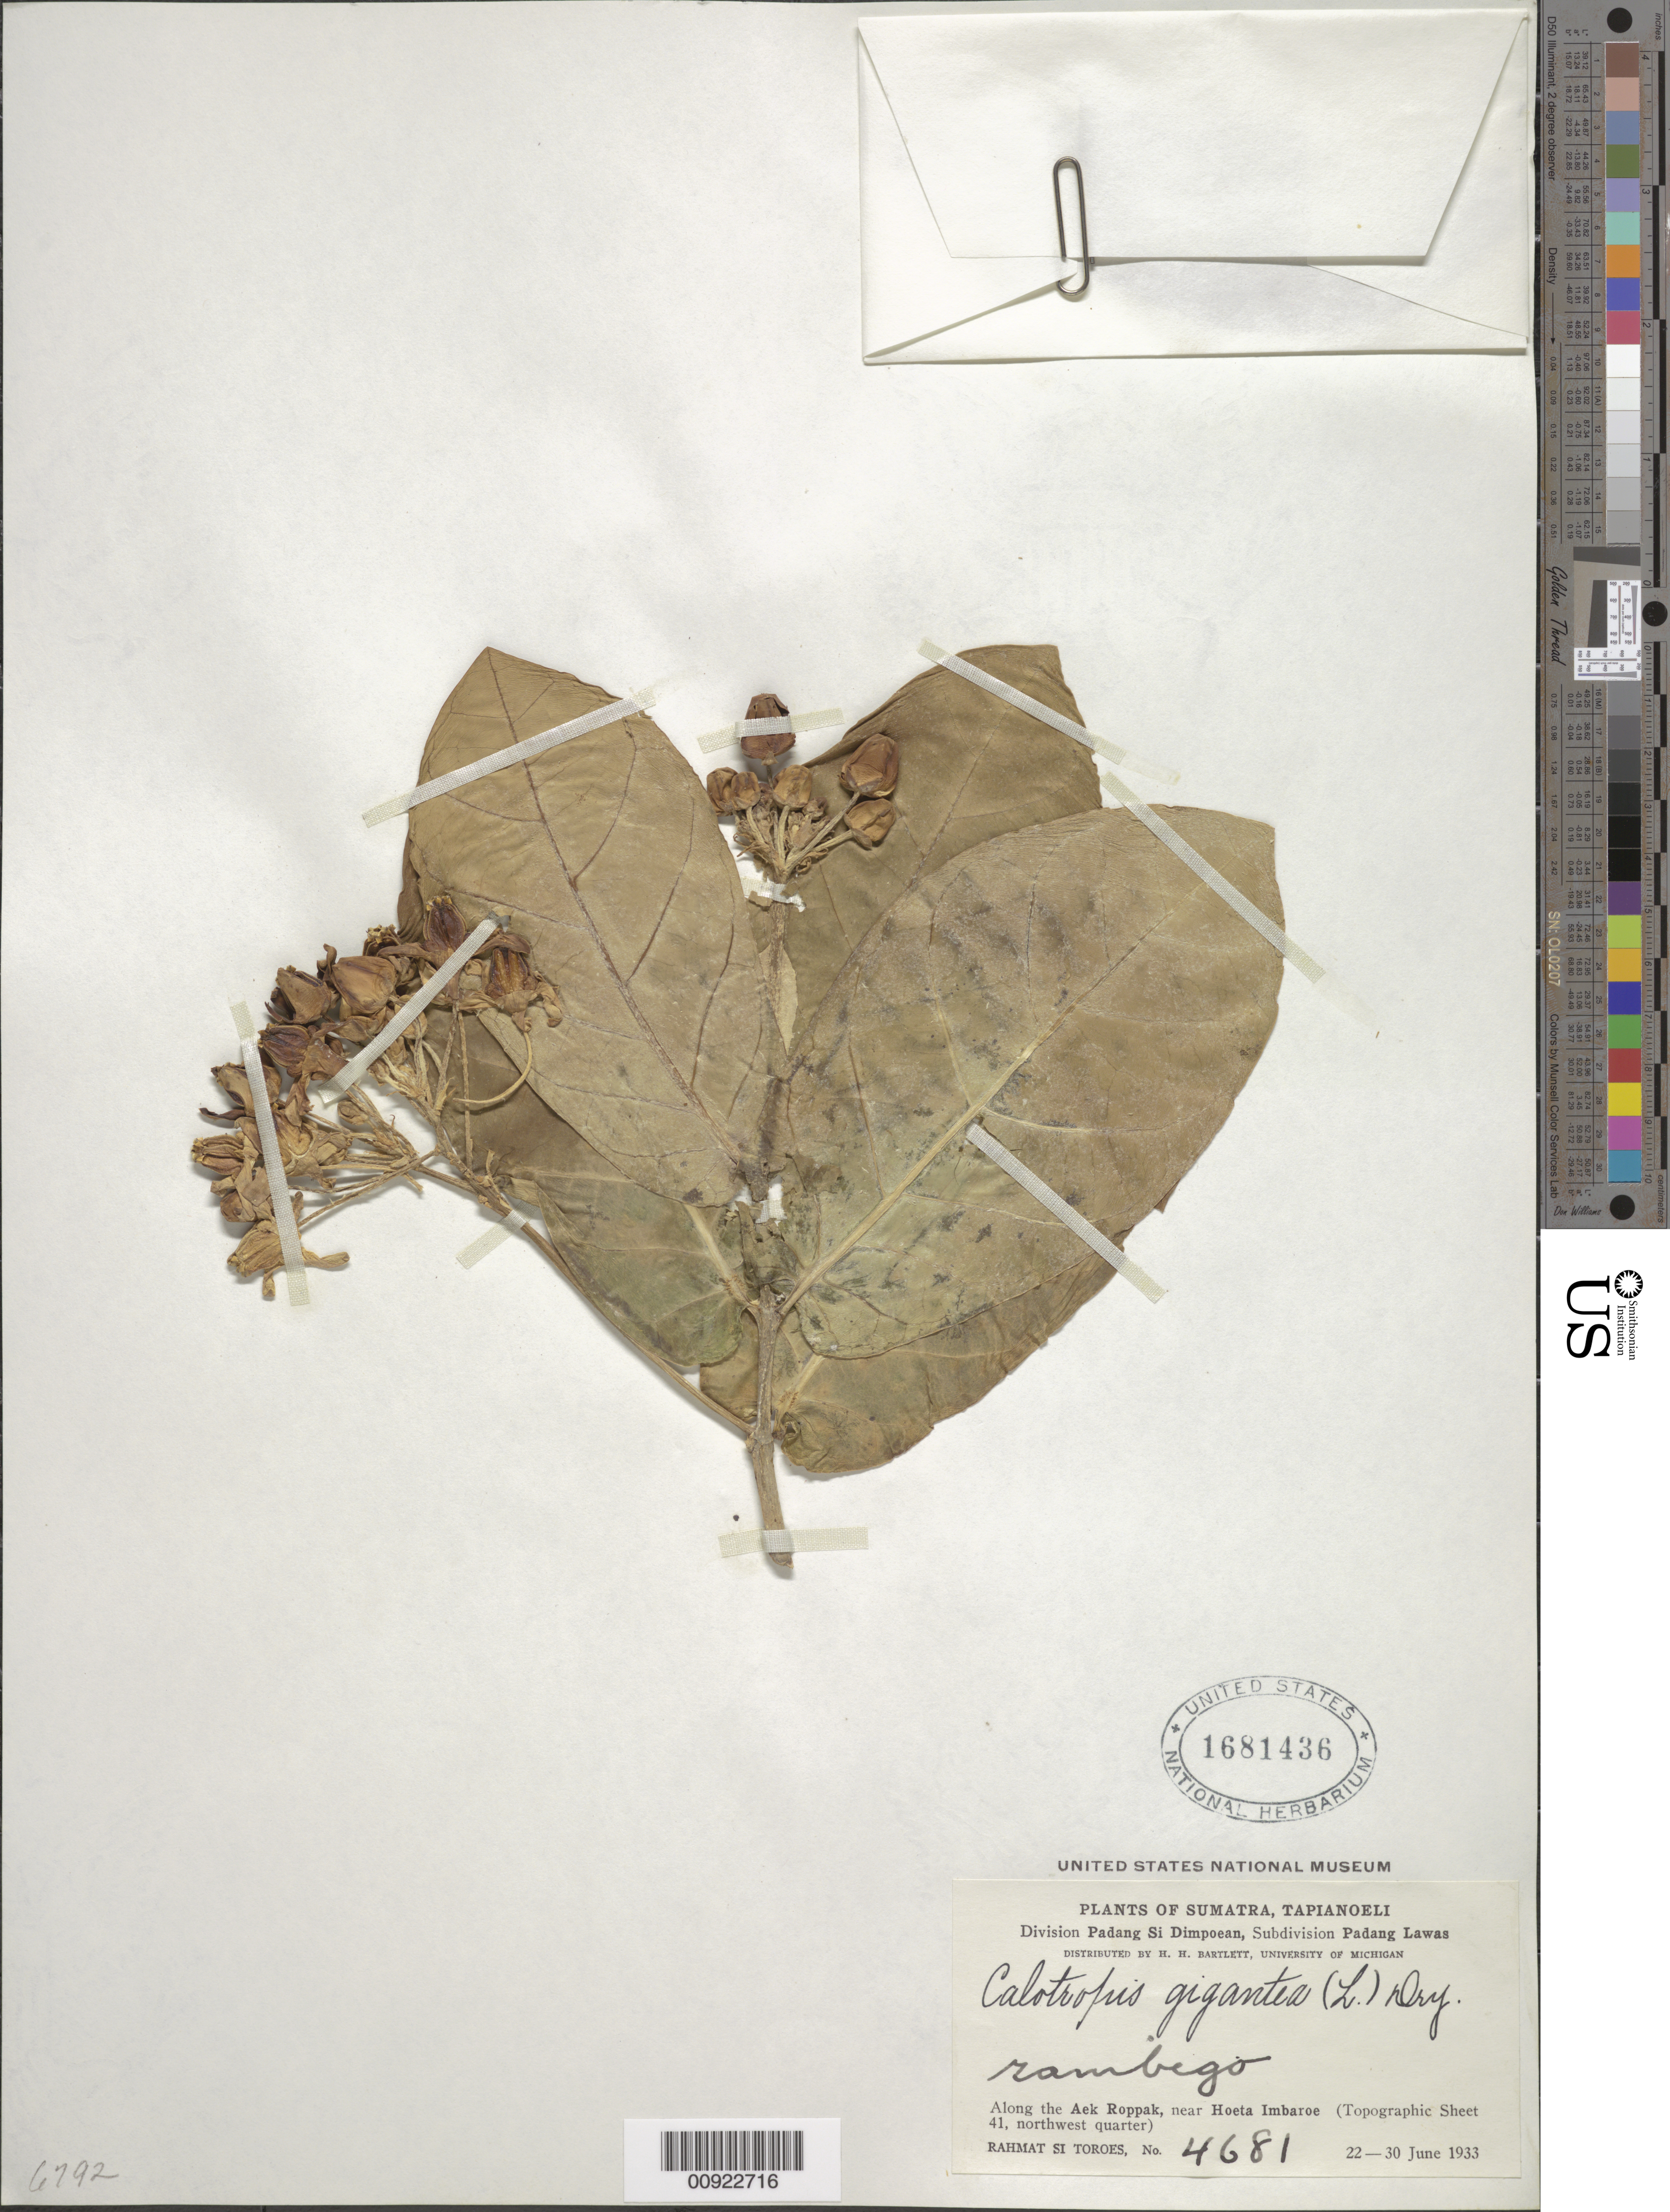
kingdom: Plantae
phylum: Tracheophyta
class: Magnoliopsida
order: Gentianales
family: Apocynaceae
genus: Calotropis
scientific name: Calotropis gigantea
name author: (L.) W.T. Aiton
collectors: Rahmat Si Boeea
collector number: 4681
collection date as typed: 22 Jun 1933 to 30 Jun 1933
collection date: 1933-06-22/1933-06-30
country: Indonesia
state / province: Sumatra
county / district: Sumatera Utara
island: Sumatra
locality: Along the Aek Roppak, near Hoeta Imbaroe, Padang Si Dimpoean. Padang Lawas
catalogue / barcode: US 1681436